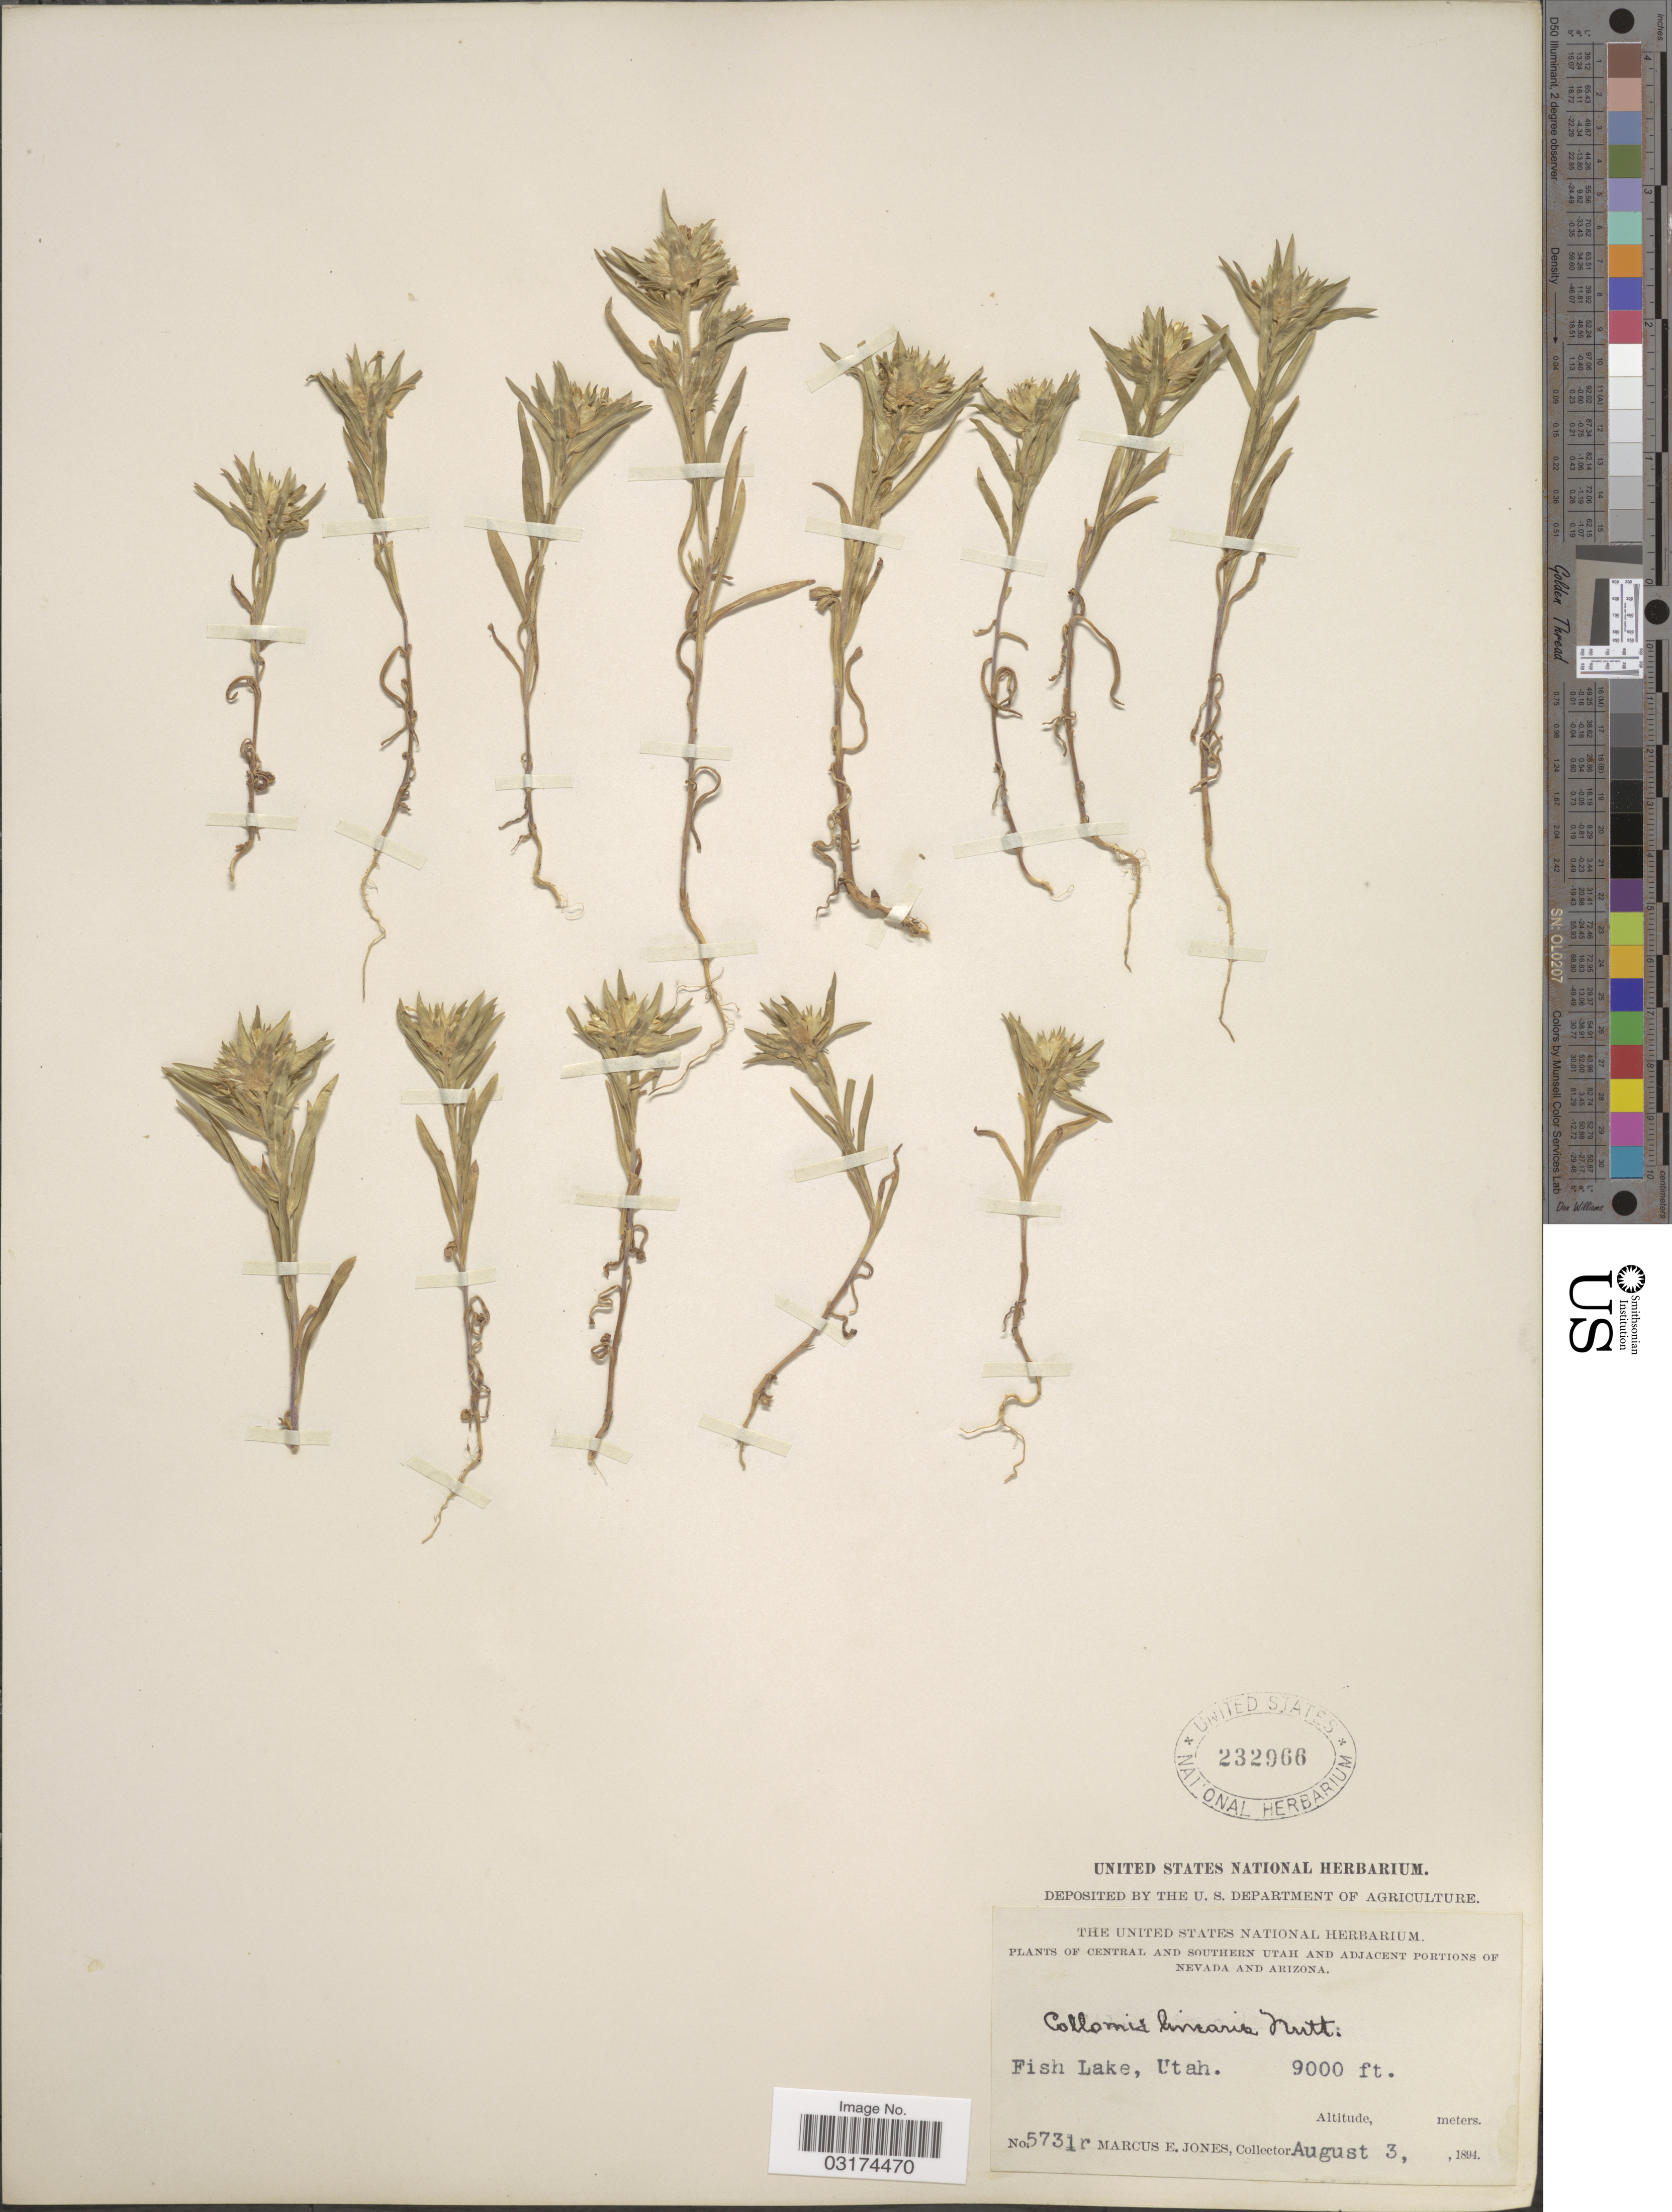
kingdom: Plantae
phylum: Tracheophyta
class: Magnoliopsida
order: Ericales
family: Polemoniaceae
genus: Collomia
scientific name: Collomia linearis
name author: Nutt.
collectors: M. E. Jones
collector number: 5731r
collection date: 1894-08-03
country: United States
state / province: Utah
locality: Fish Lake. Central and Southern Utah.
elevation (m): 2743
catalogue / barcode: US 232966